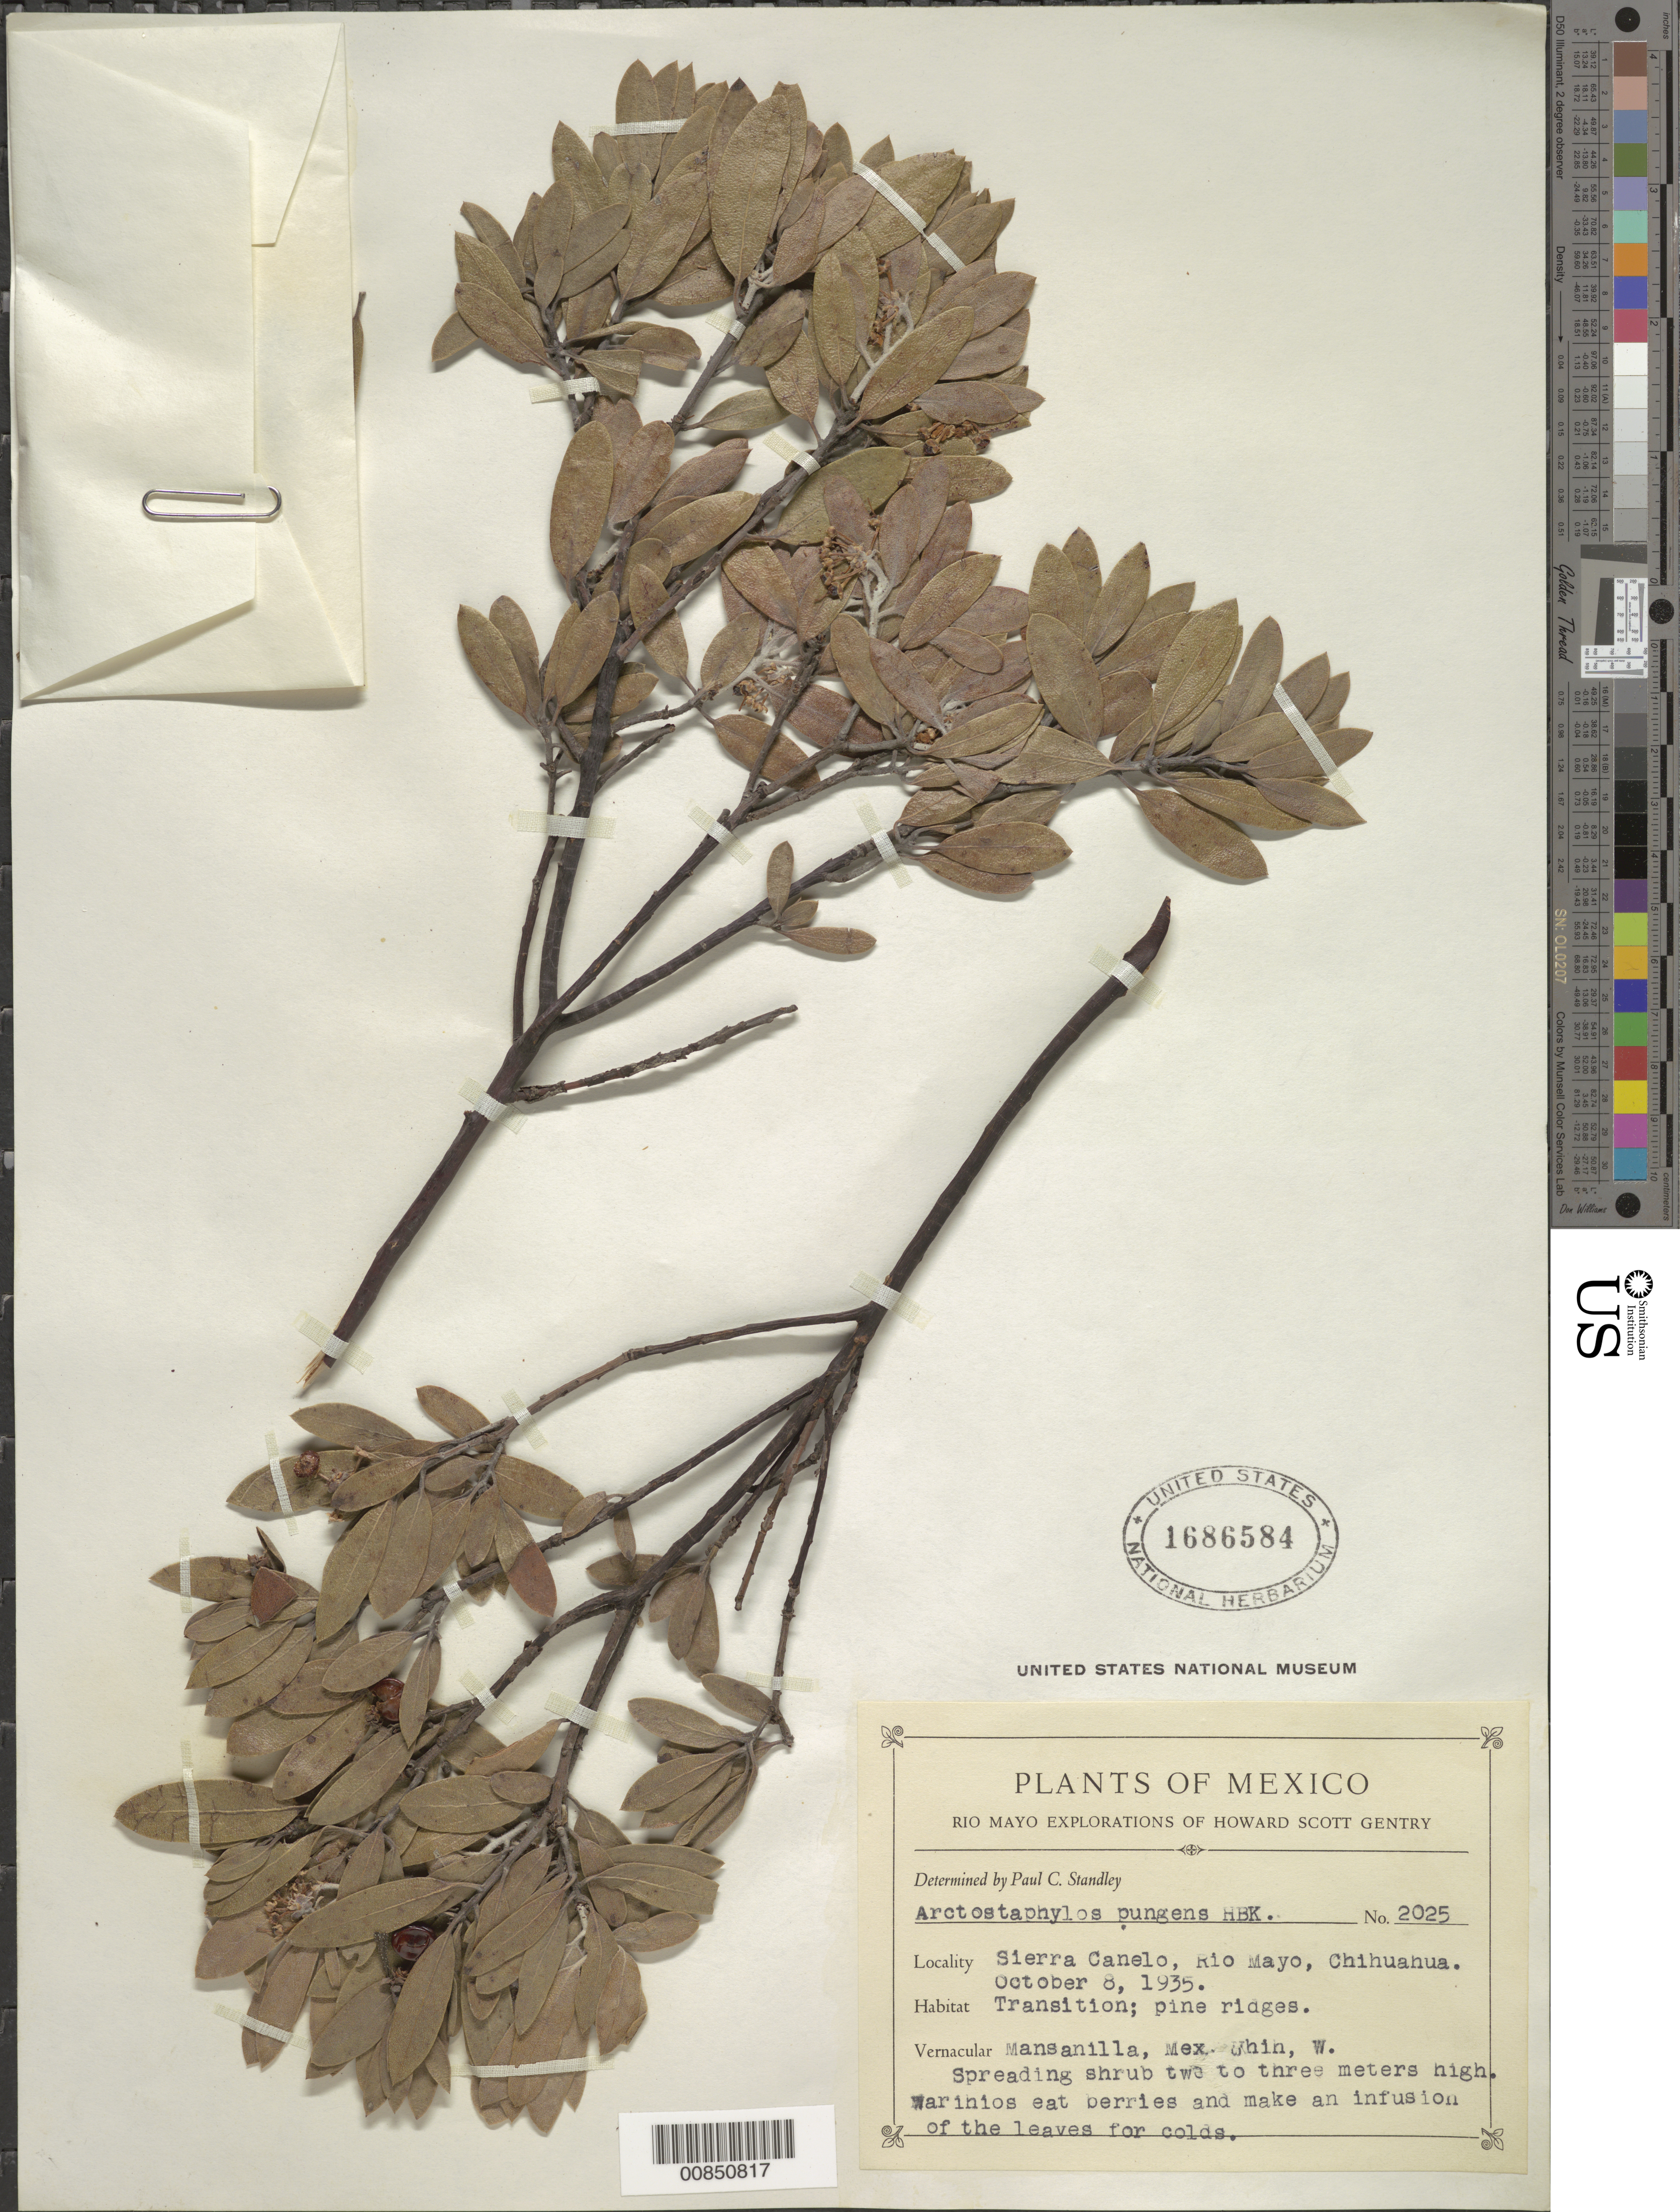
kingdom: Plantae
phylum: Tracheophyta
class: Magnoliopsida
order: Ericales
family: Ericaceae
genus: Arctostaphylos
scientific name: Arctostaphylos pungens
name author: Kunth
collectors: H. S. Gentry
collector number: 2025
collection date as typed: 08 Oct 1935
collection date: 1935-10-08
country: Mexico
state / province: Chihuahua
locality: Sierra Canelo, Río Mayo, Chihuahua.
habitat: Transition; pine ridges.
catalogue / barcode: US 1686584